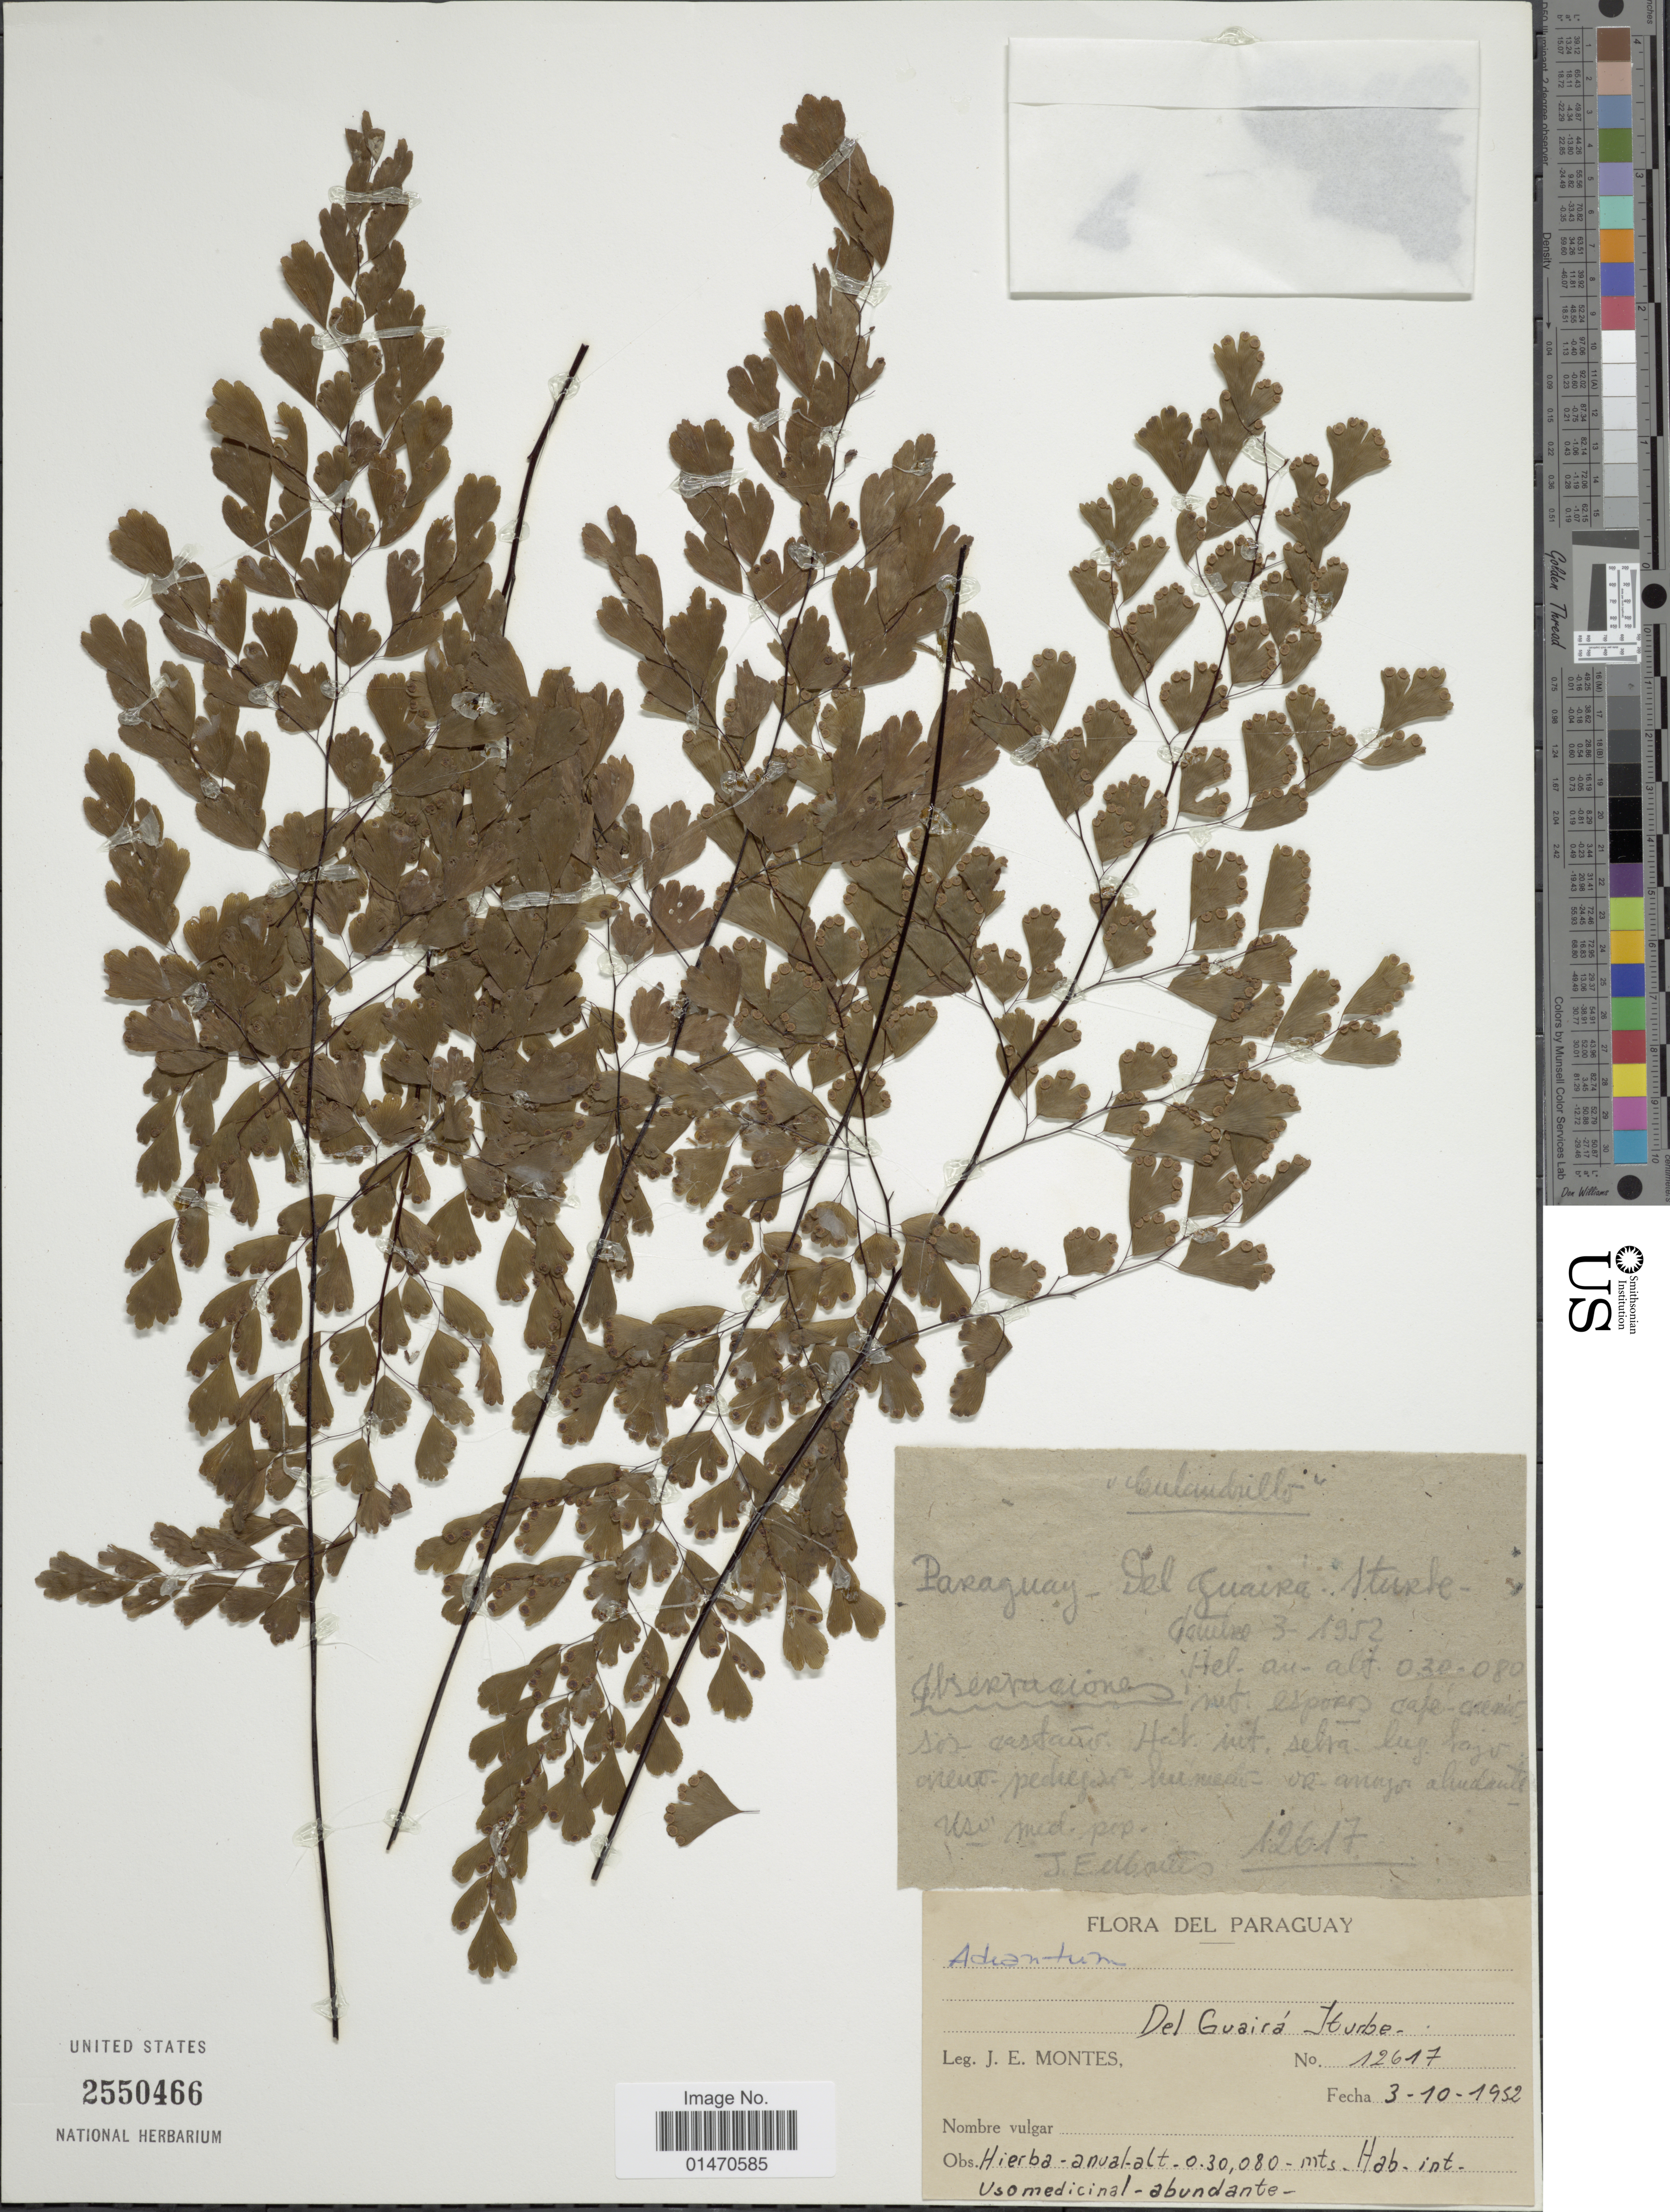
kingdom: Plantae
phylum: Tracheophyta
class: Polypodiopsida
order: Polypodiales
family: Pteridaceae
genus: Adiantum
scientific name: Adiantum lorentzii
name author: Hieron.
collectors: J. E. Montes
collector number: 12617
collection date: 1952-10-03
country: Paraguay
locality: Del Guaira: Iturbe.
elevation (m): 30.08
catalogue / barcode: US 2550466